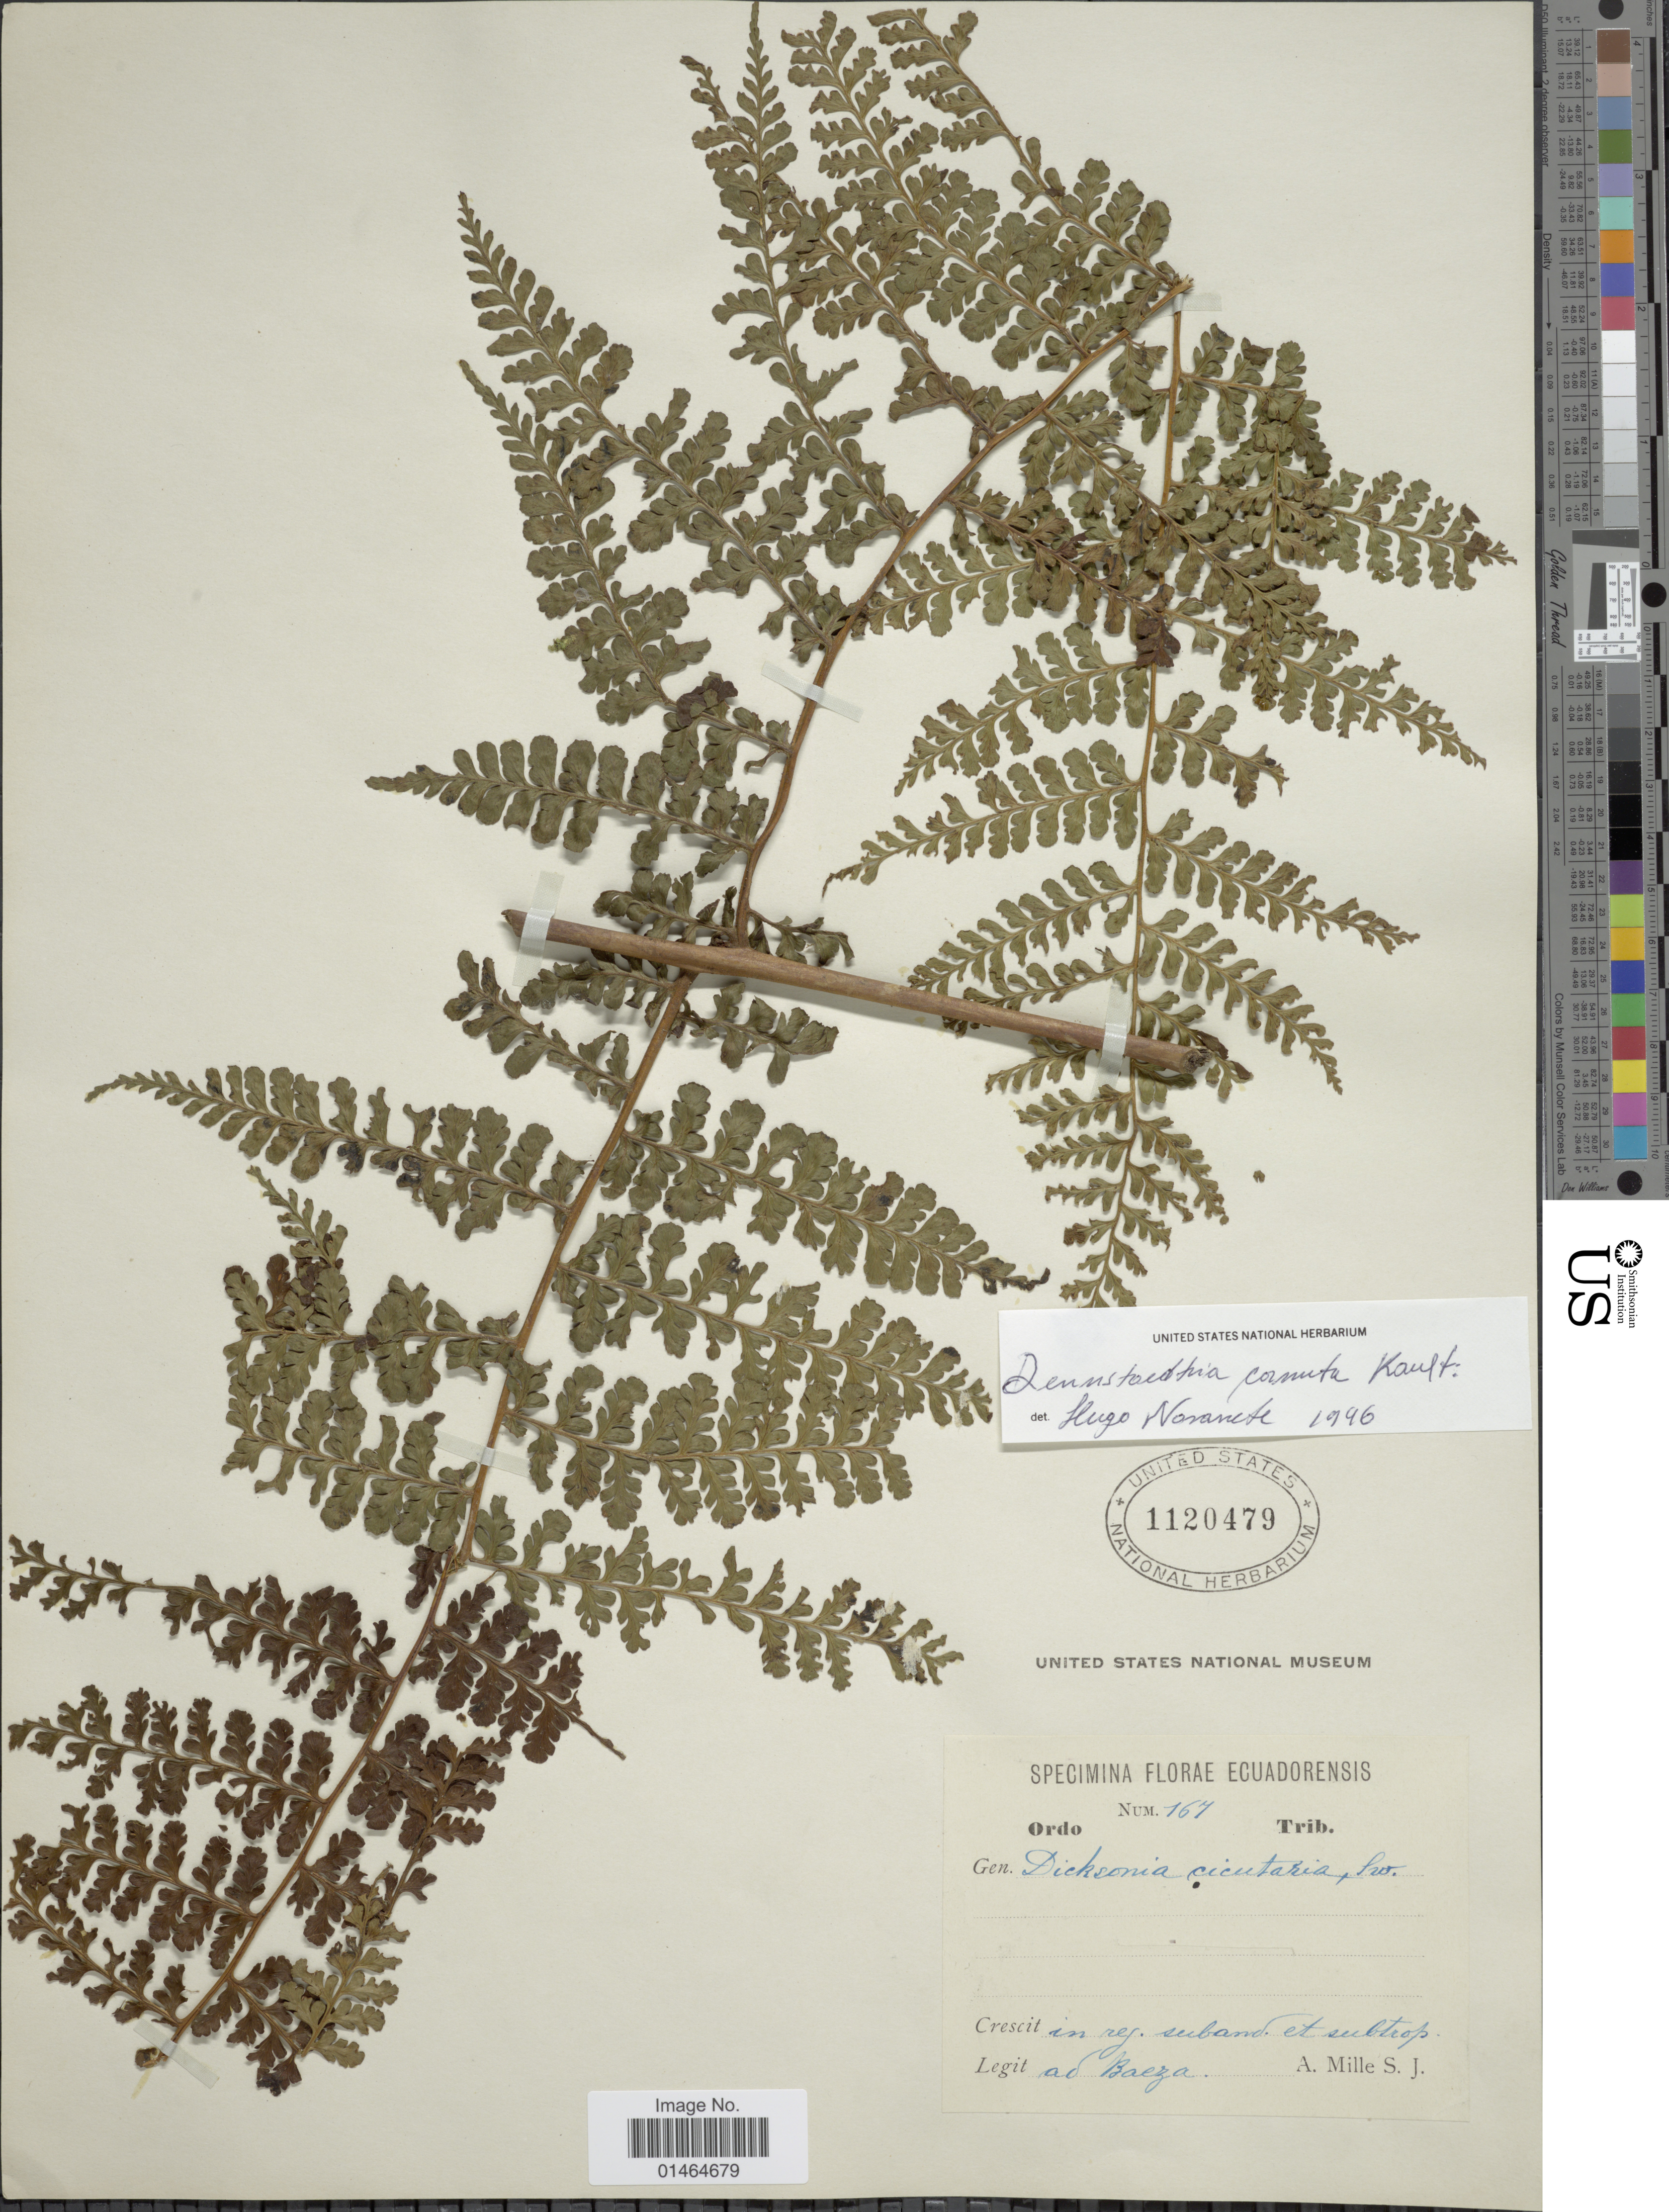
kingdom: Plantae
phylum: Tracheophyta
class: Polypodiopsida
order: Polypodiales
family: Dennstaedtiaceae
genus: Dennstaedtia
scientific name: Dennstaedtia dissecta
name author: (Sw.) T. Moore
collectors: A. Mille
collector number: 167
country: Ecuador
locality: In reg. suband. et subtrop. ad Baeza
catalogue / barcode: US 1120479